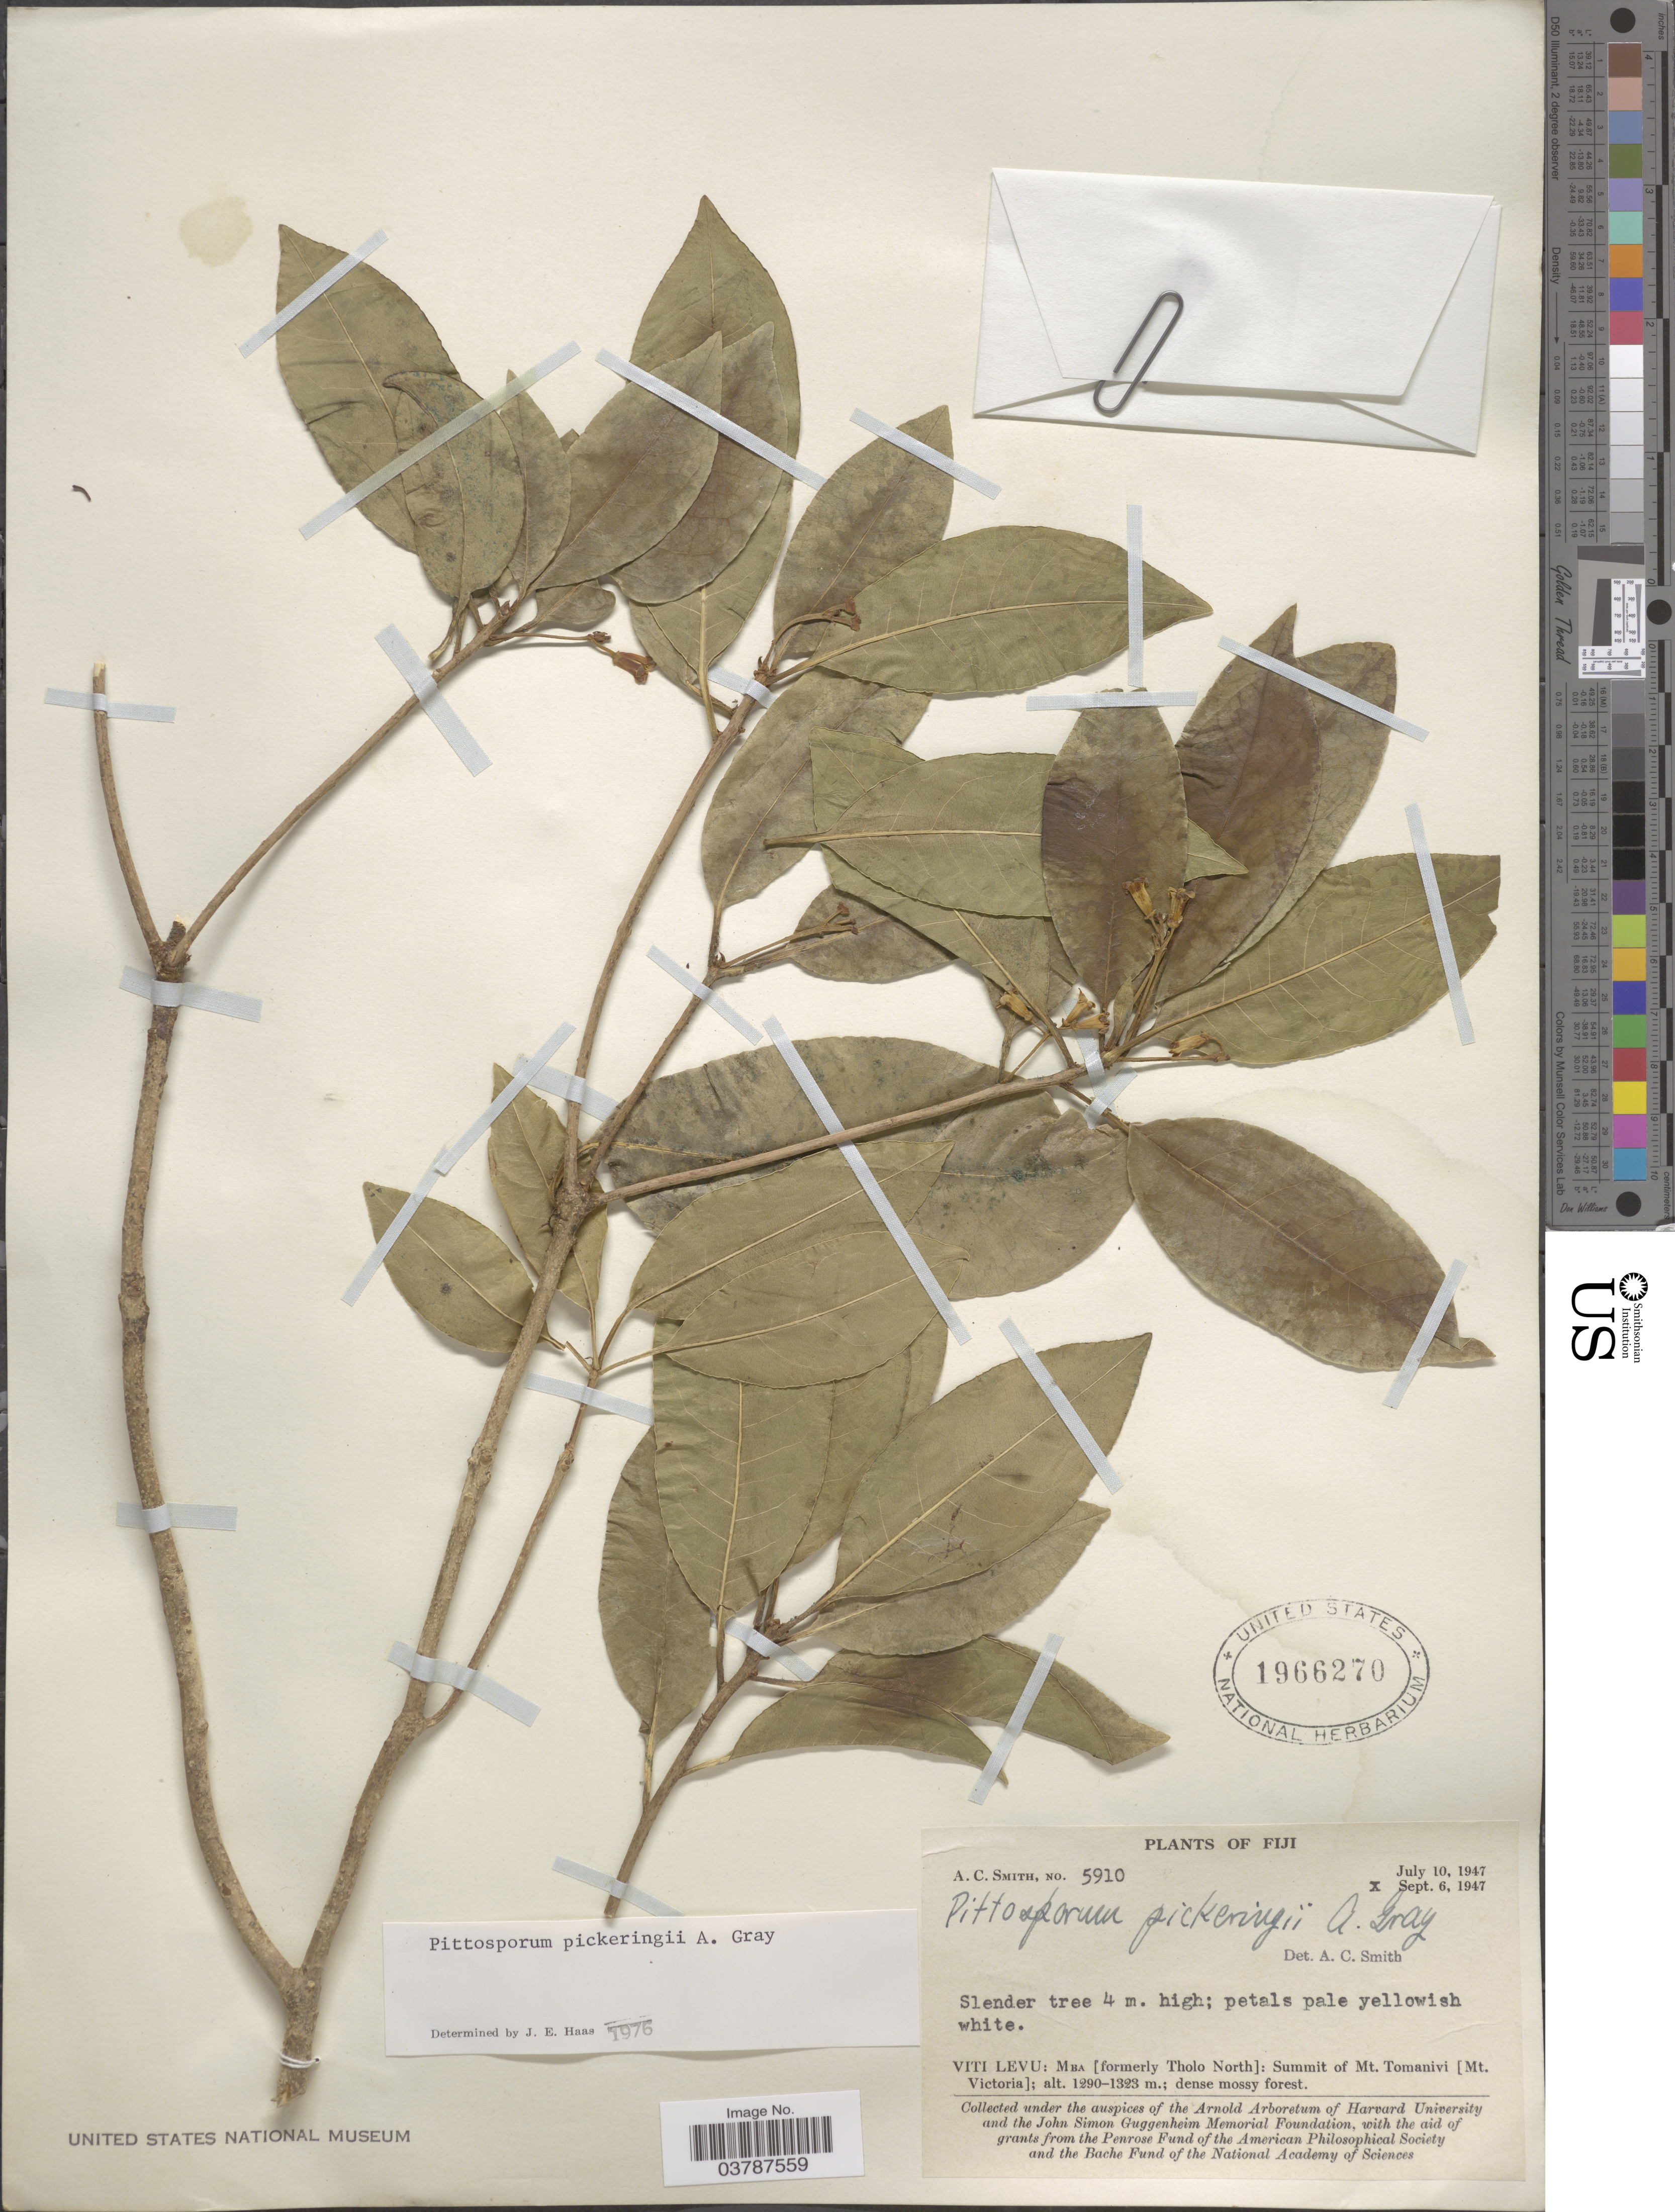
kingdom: Plantae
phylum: Tracheophyta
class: Magnoliopsida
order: Apiales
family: Pittosporaceae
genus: Pittosporum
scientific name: Pittosporum pickeringii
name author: A. Gray in Wilkes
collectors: A. C. Smith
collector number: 5910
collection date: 1947-07-10/1947-09-06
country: Fiji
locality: Viti Levu: Mba [formerly Tholo North]: Summit of Mt. Tomanivi [Mt. Victoria].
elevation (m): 1290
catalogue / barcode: US 1966270